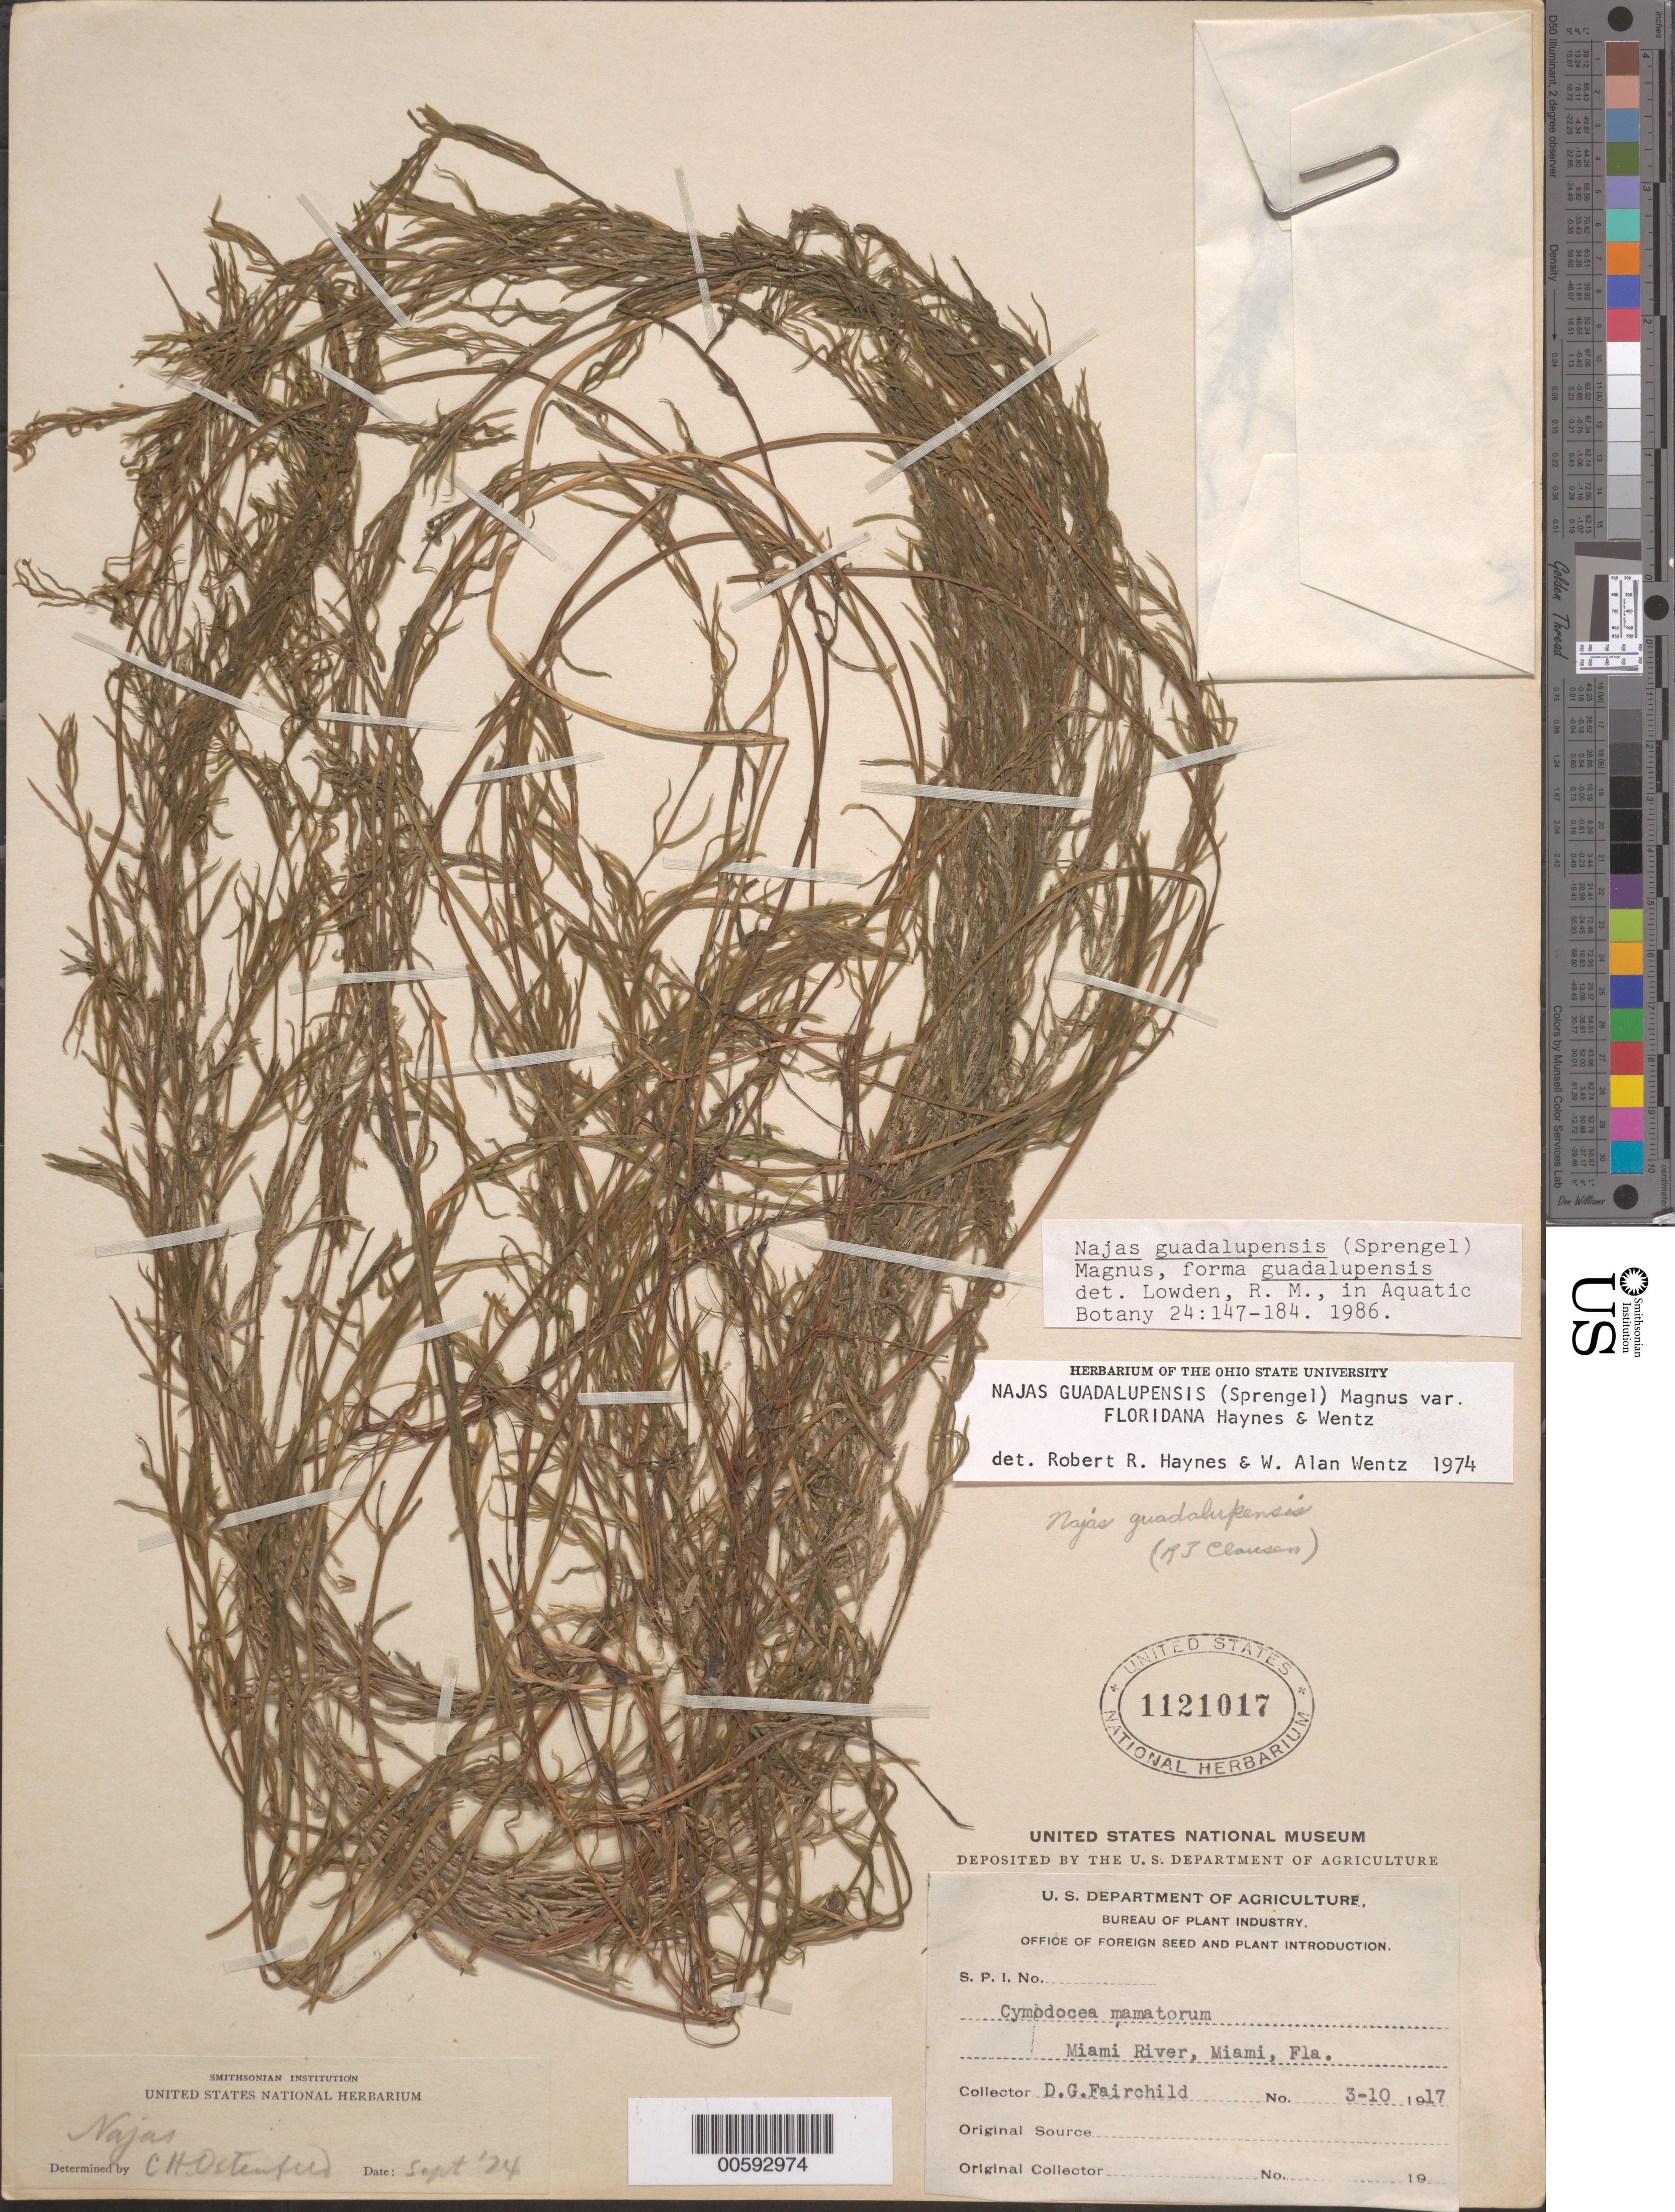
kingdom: Plantae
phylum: Tracheophyta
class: Liliopsida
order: Alismatales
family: Hydrocharitaceae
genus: Najas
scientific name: Najas guadalupensis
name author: (Spreng.) Magnus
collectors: D. G. Fairchild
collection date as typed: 03 Oct 1917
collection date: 1917-10-03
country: United States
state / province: Florida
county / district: Dade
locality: Miami River, Miami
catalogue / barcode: US 1121017